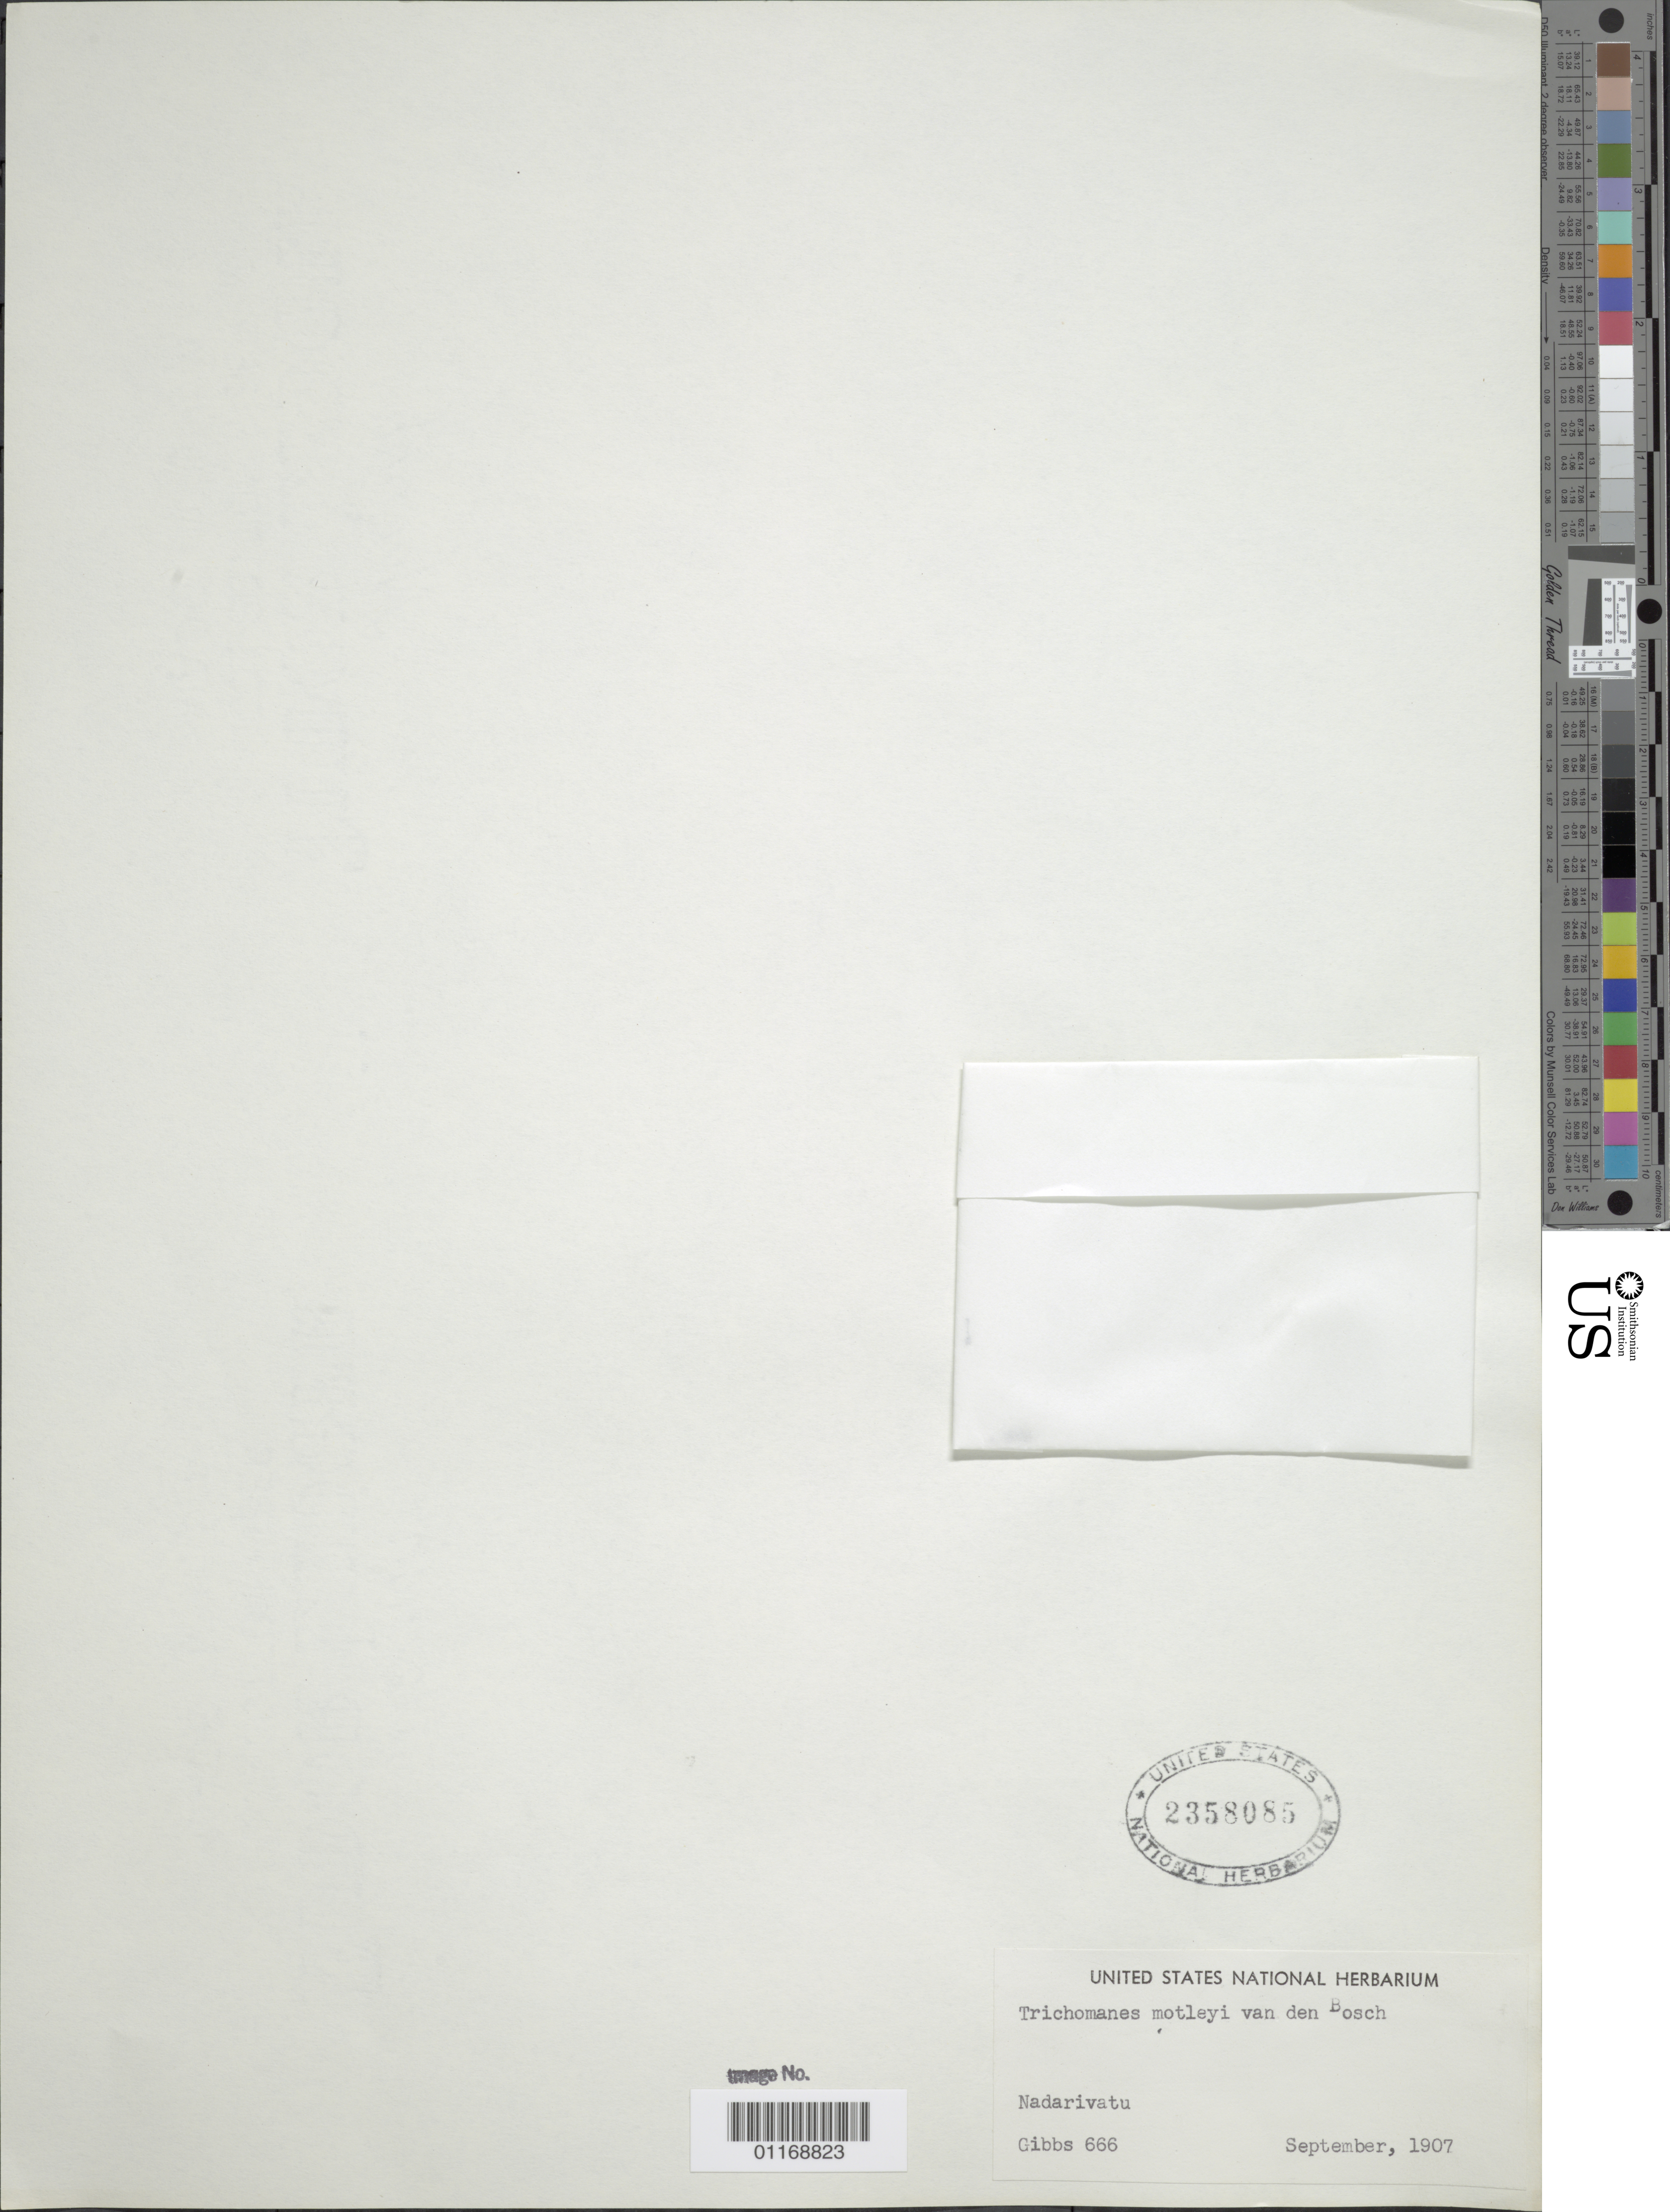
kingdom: Plantae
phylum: Tracheophyta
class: Polypodiopsida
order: Hymenophyllales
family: Hymenophyllaceae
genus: Didymoglossum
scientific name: Didymoglossum motleyi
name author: (Bosch) Ebihara & K. Iwats.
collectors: Gibbs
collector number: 666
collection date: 1907-09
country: Fiji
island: Viti Levu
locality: Nadrivatu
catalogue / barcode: US 2358085